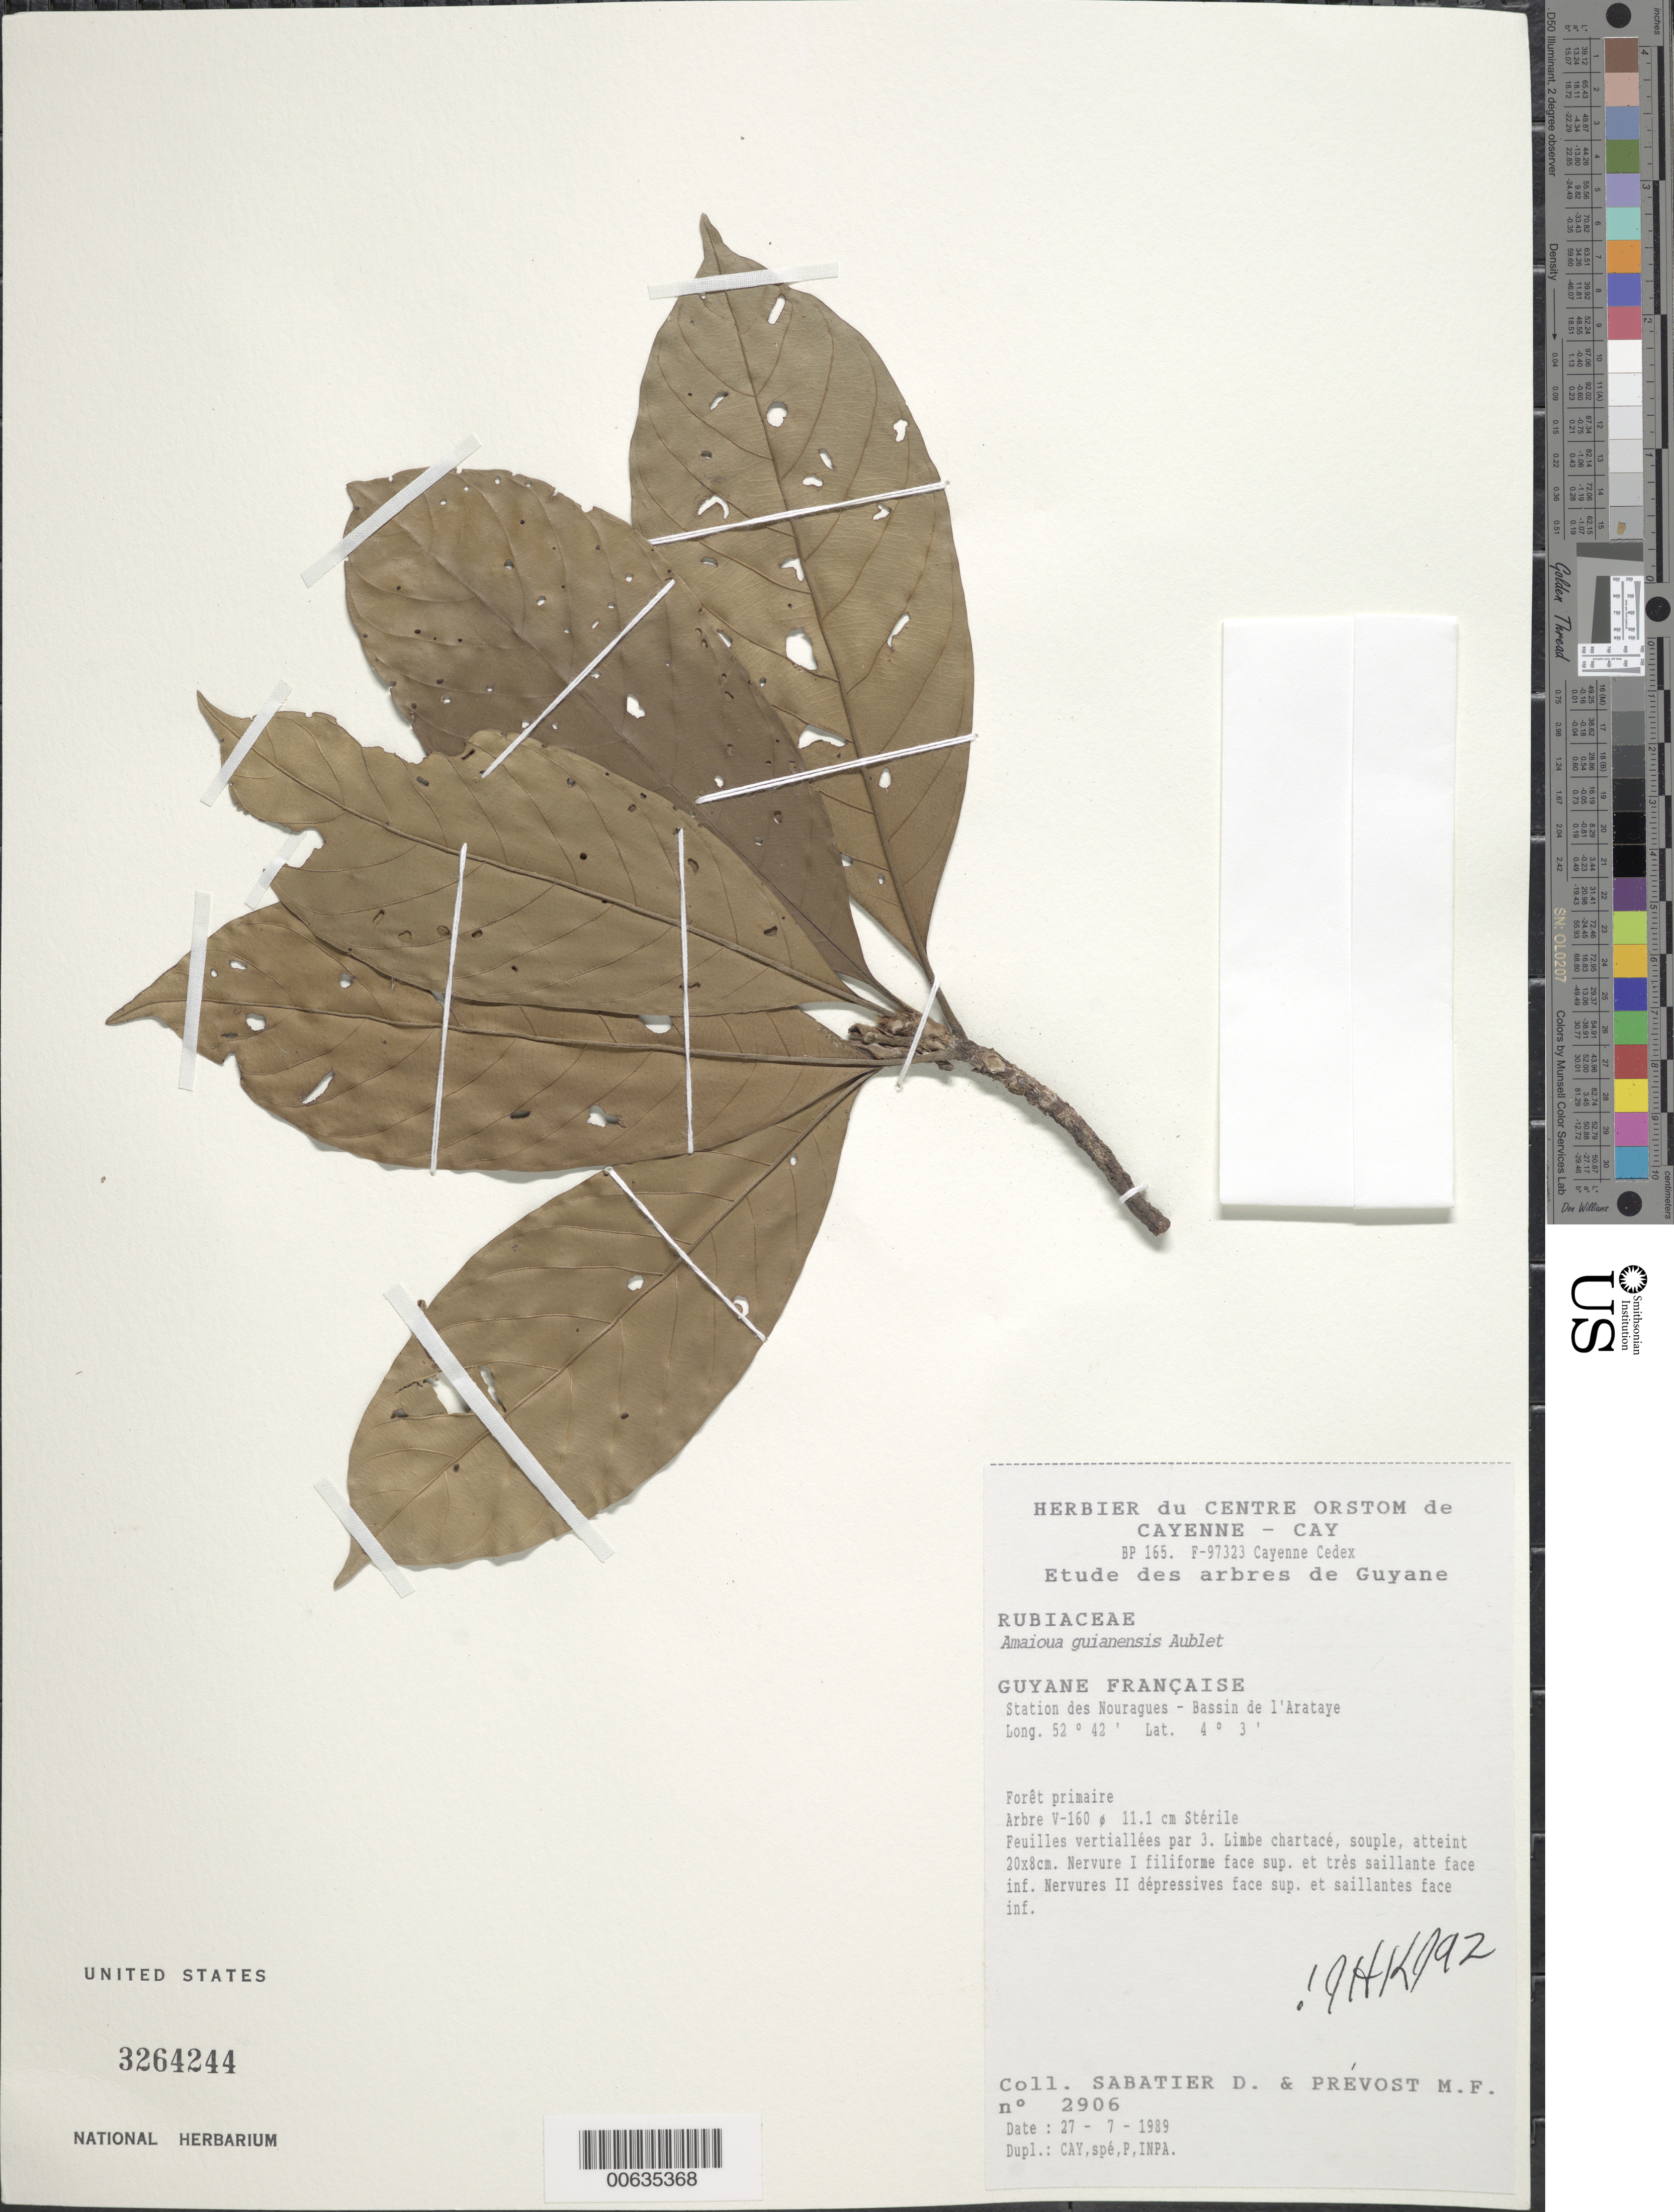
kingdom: Plantae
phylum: Tracheophyta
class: Magnoliopsida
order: Gentianales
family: Rubiaceae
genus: Amaioua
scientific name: Amaioua guianensis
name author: Aubl.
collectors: D. Sabatier & M.-F. Prévost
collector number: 2906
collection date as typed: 27-Jul-89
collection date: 1989-07-27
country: French Guiana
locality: Station des Nouragues, Bassin de l'Approuague, Arataye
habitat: Primary forest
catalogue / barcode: US 3264244